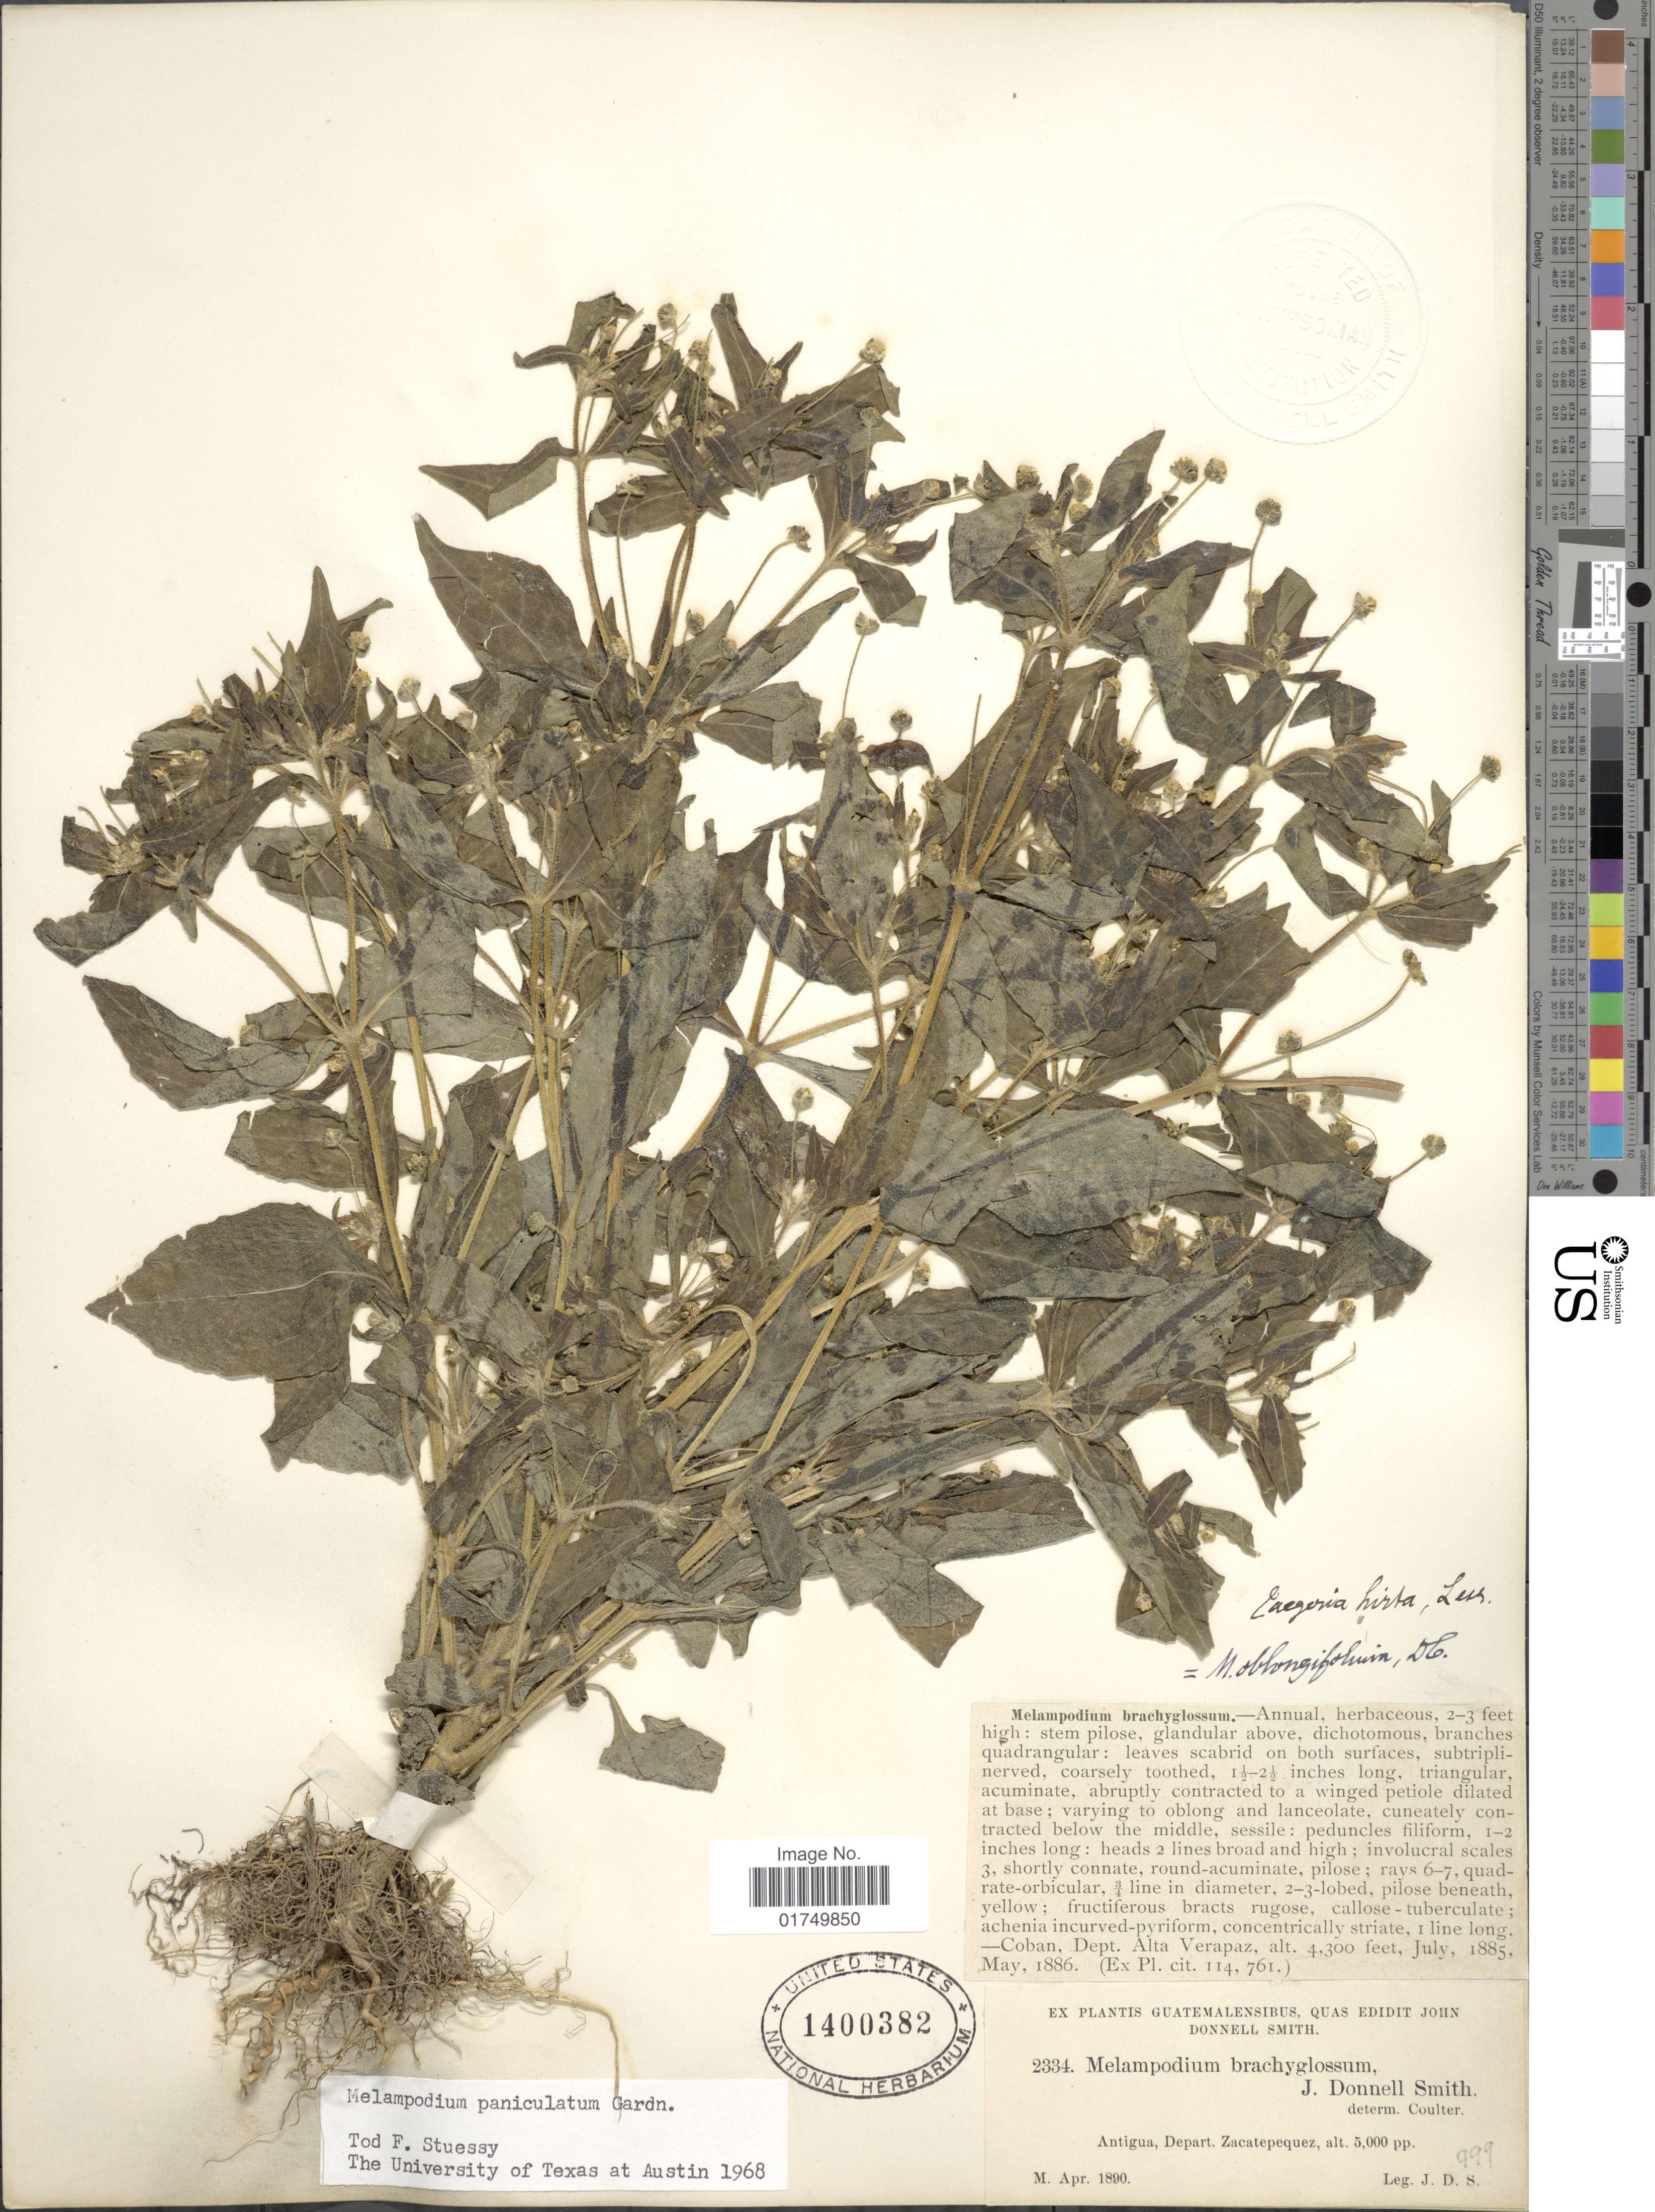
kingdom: Plantae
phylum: Tracheophyta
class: Magnoliopsida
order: Asterales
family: Asteraceae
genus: Melampodium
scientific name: Melampodium paniculatum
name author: Gardner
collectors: J. Donnell Smith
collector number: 2334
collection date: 1890-04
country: Guatemala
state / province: Sacatepéquez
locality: Antigua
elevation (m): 1524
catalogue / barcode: US 1400382